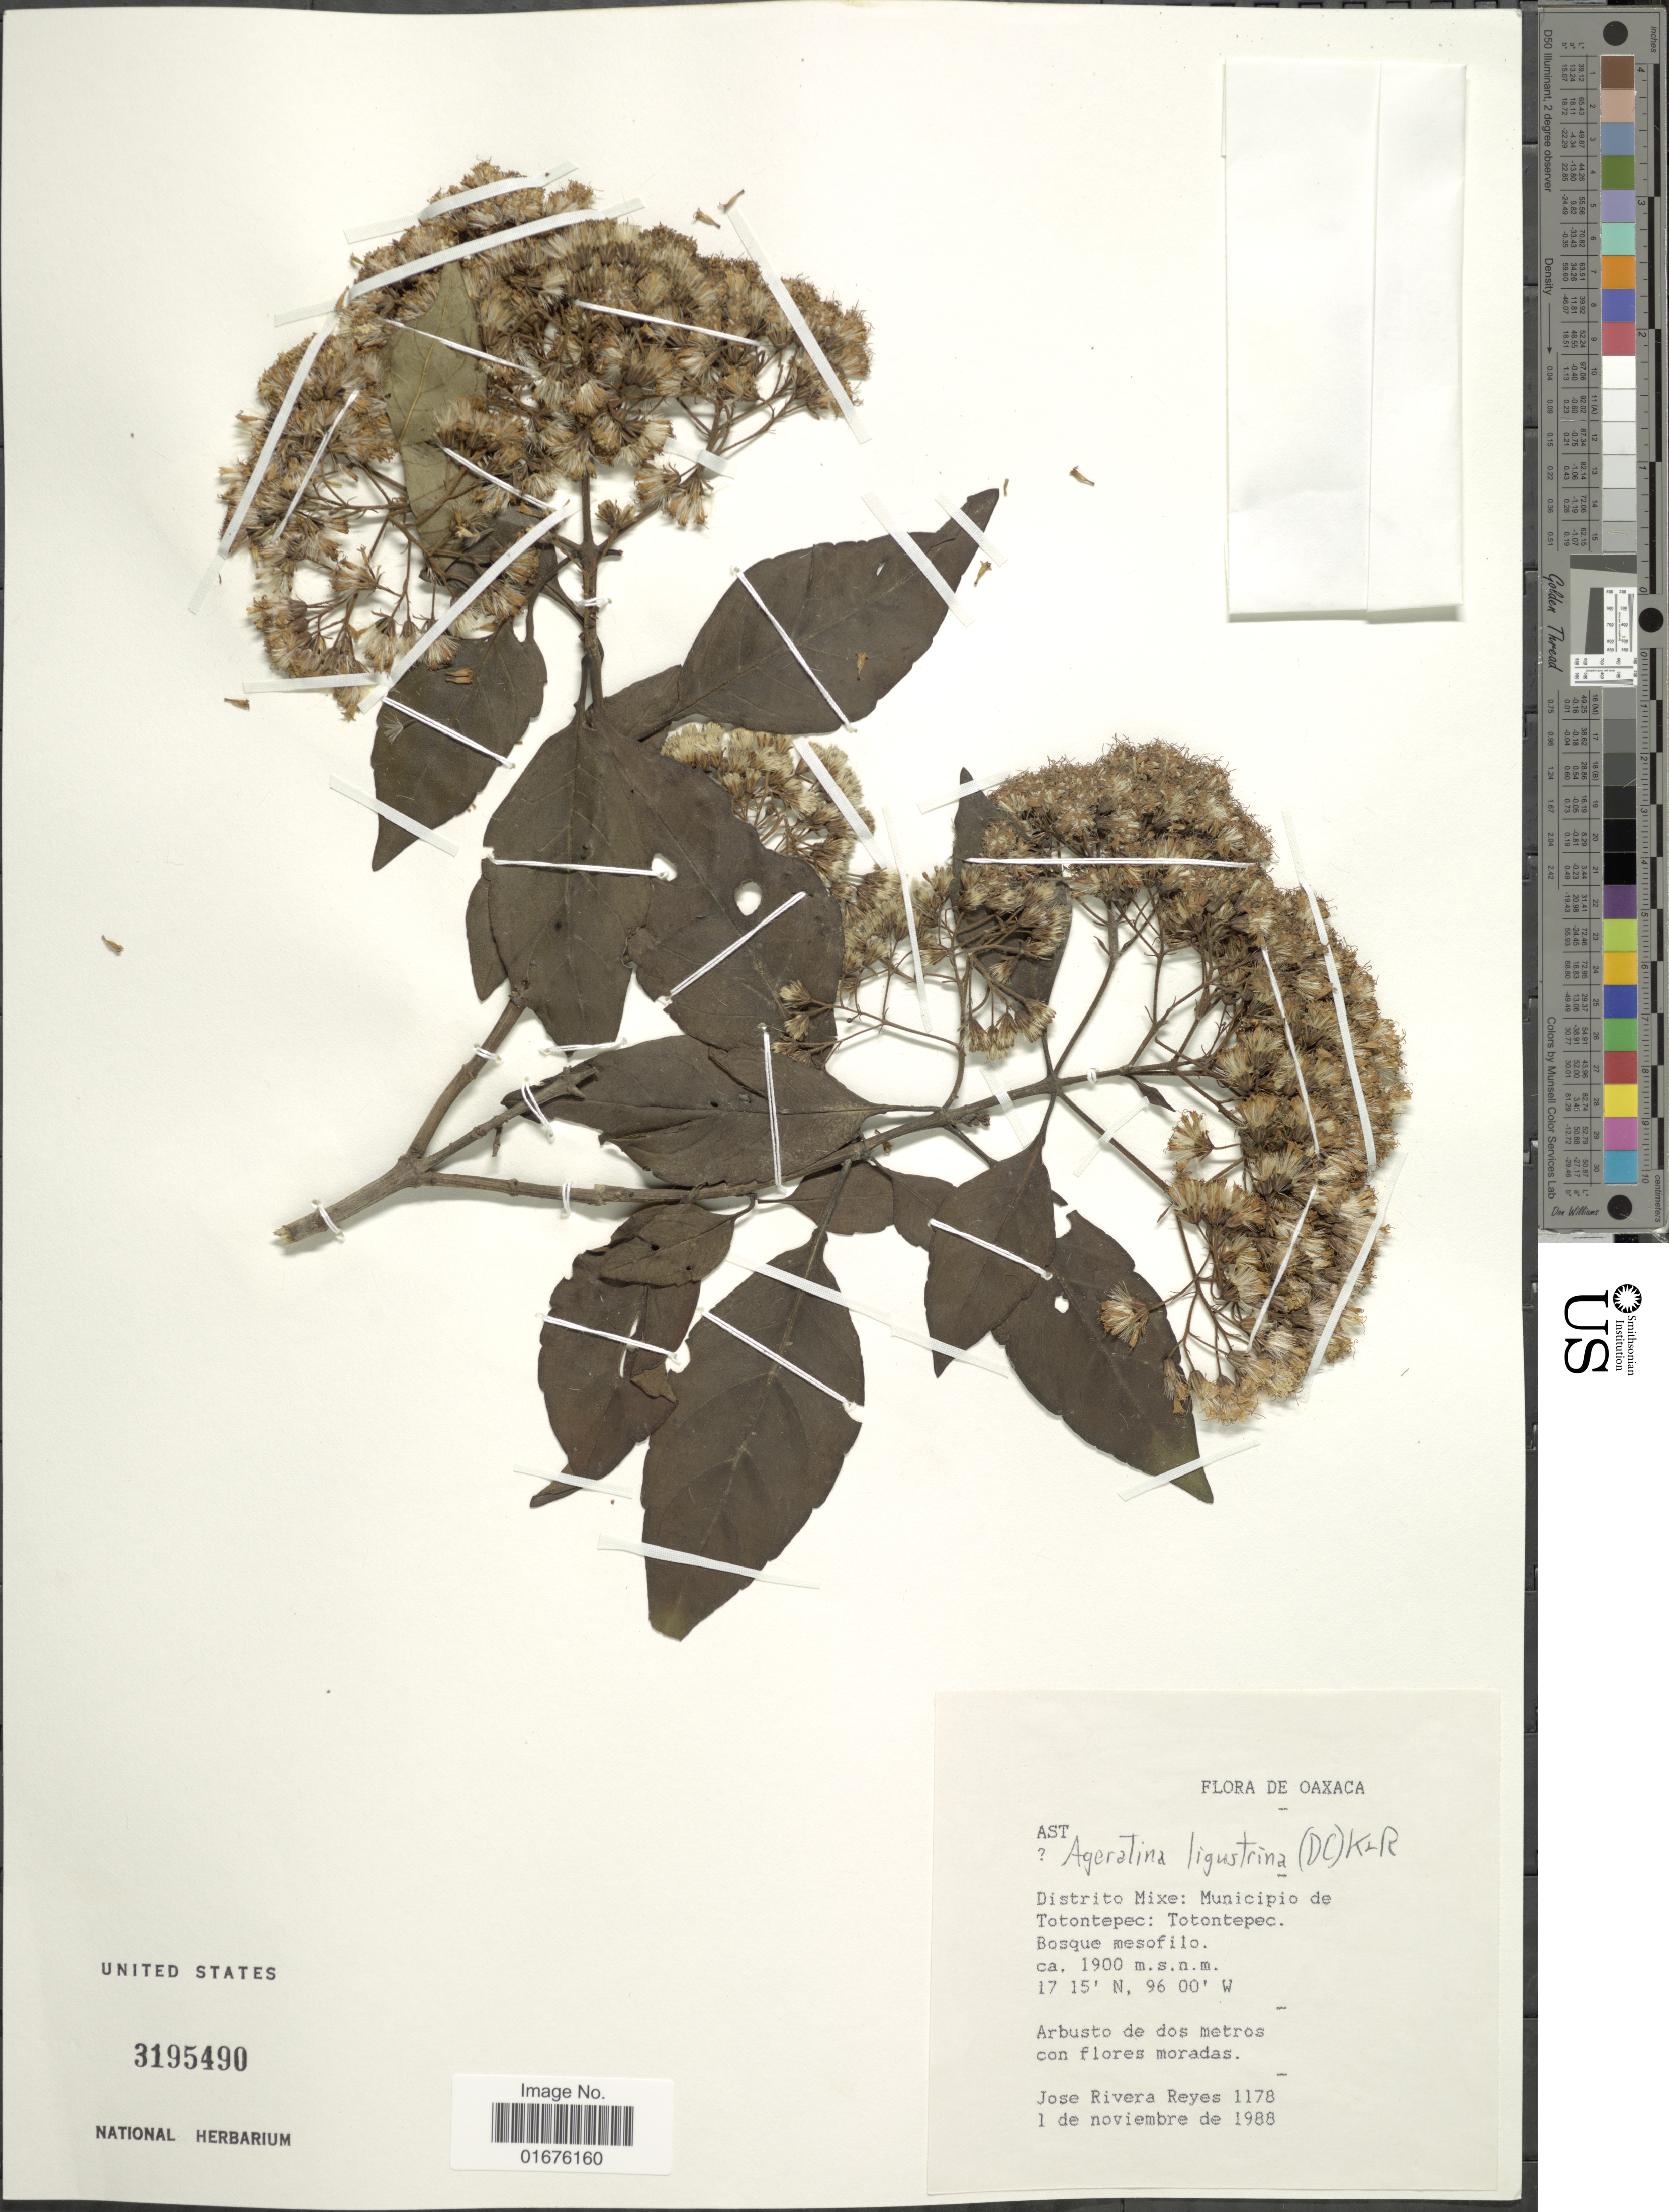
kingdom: Plantae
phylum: Tracheophyta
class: Magnoliopsida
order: Asterales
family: Asteraceae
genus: Ageratina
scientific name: Ageratina ligustrina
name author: (DC.) R.M. King & H. Rob.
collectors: J. Reyes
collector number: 1178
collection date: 1988-11-01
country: Mexico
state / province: Oaxaca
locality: Distrito Mixe: Municipio de Totontepec: Totontepec, Bosque mesofilo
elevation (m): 1900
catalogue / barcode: US 3195490